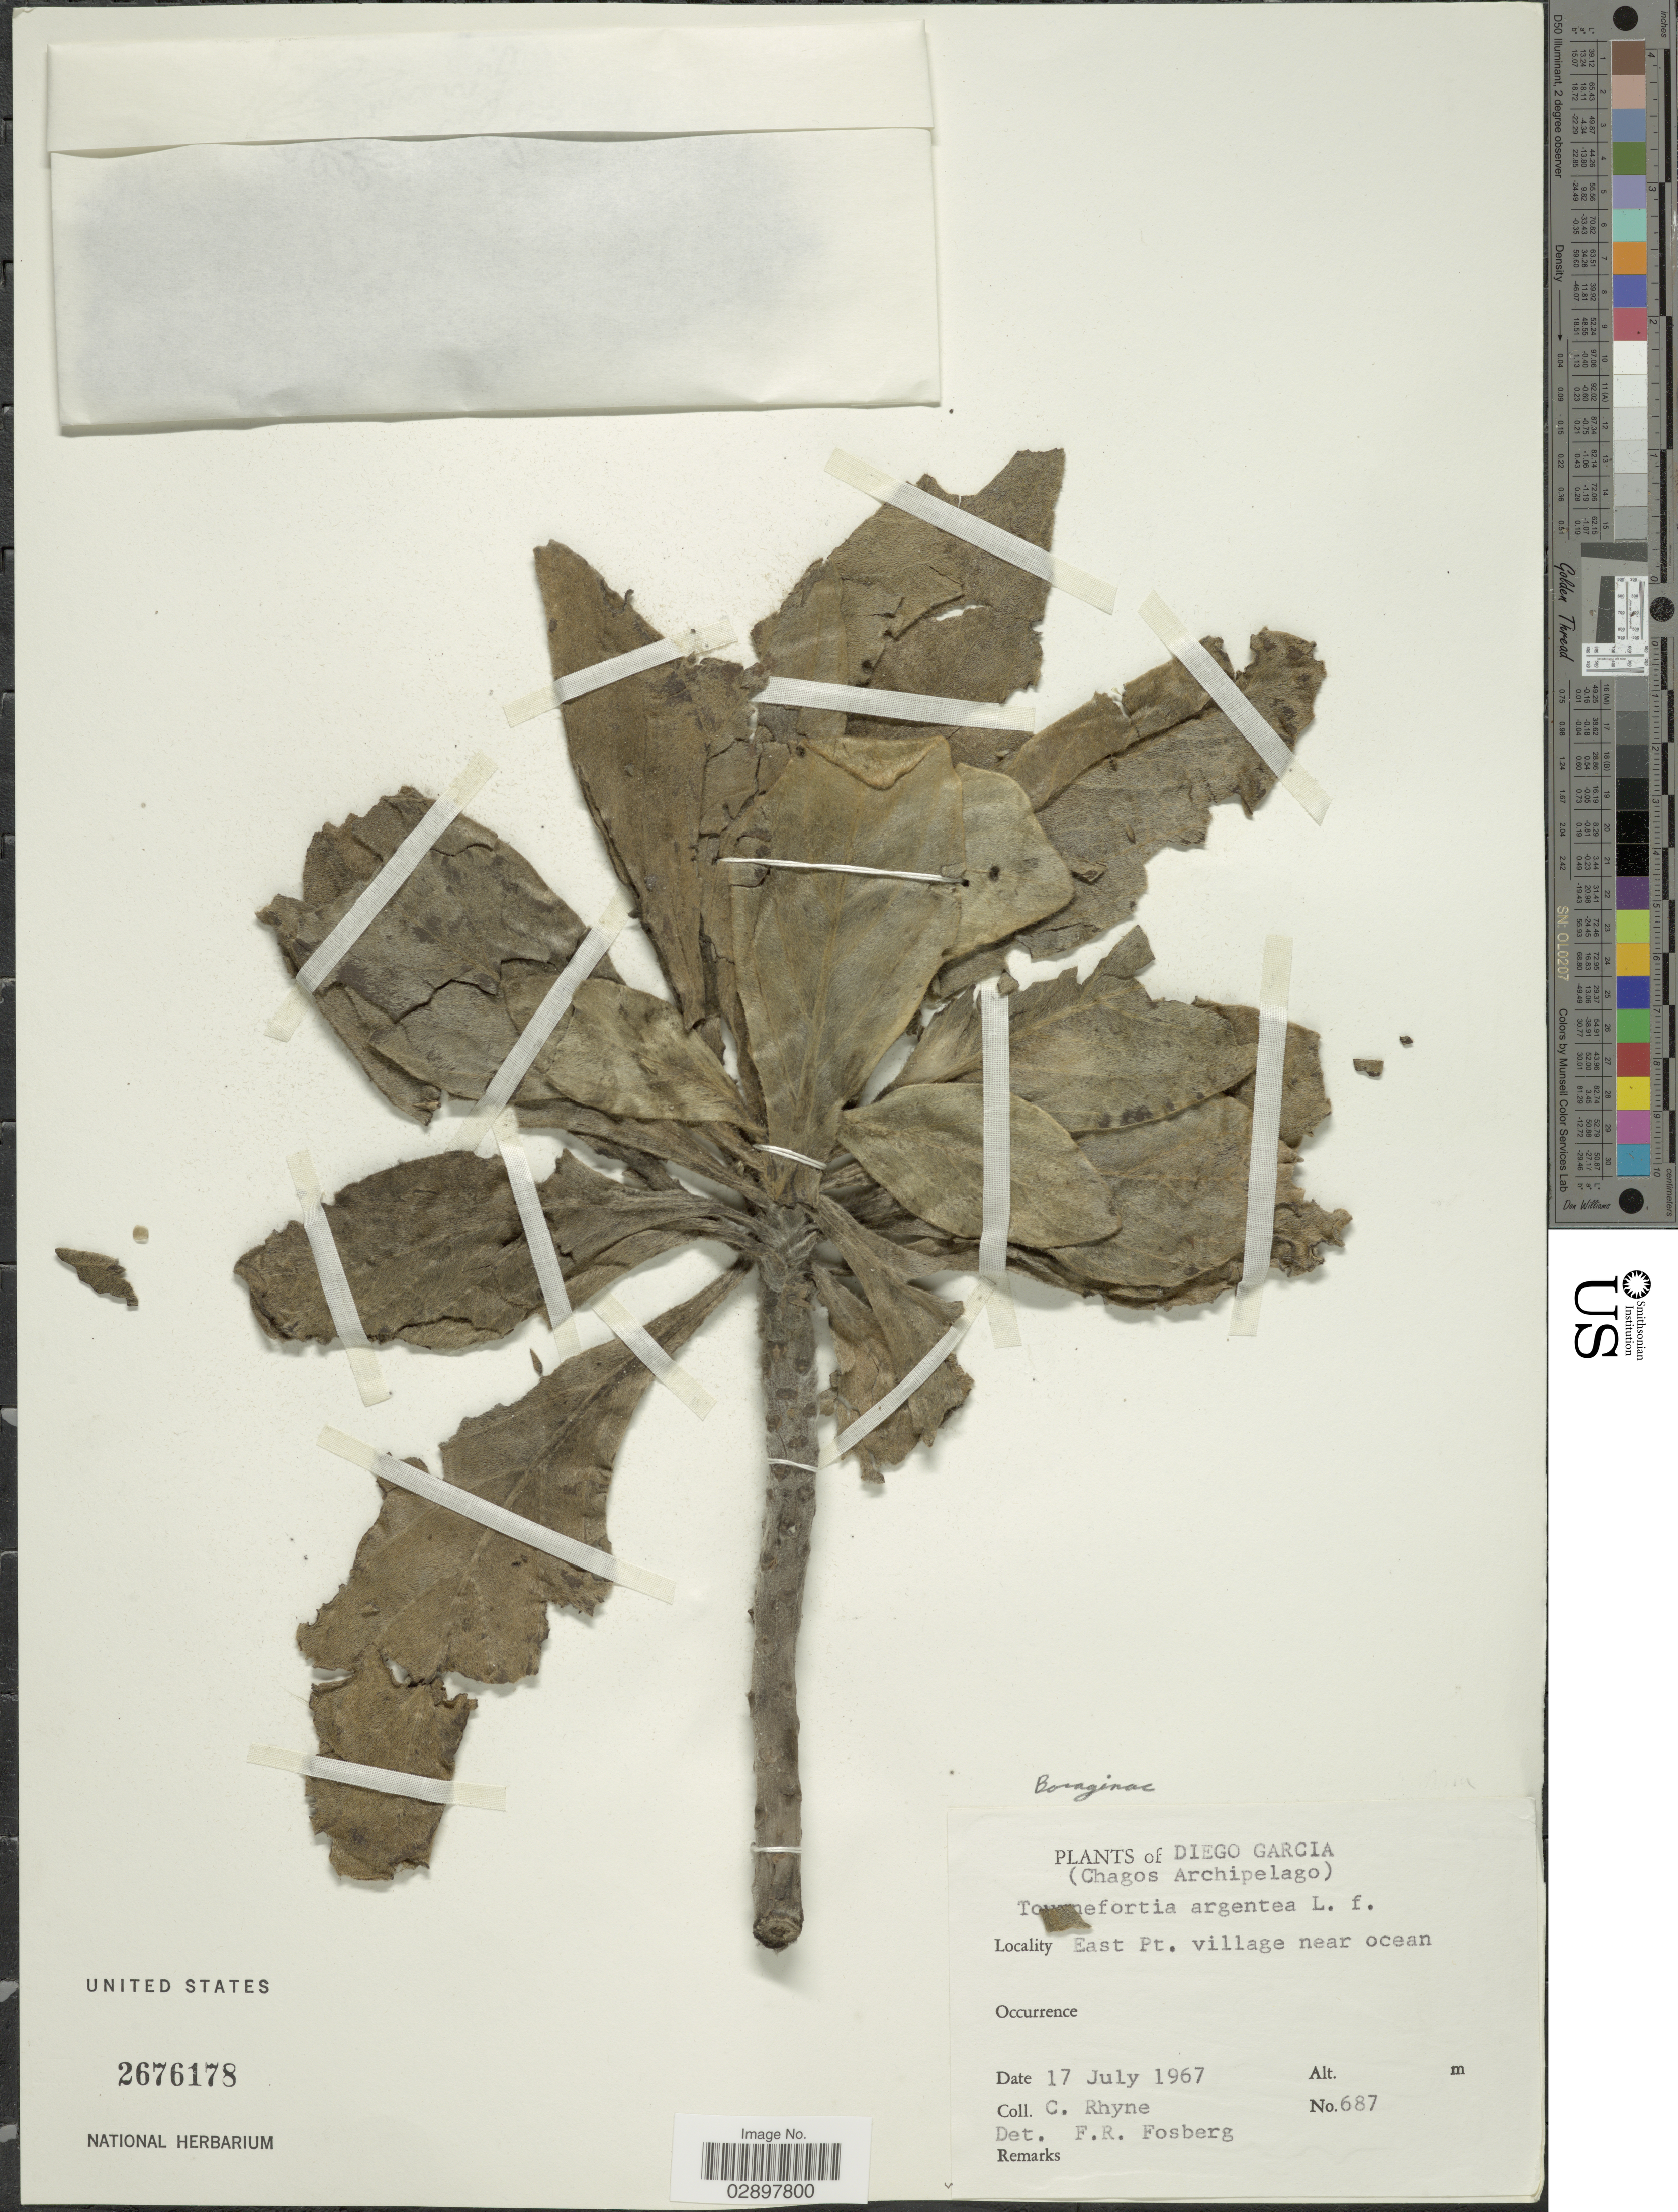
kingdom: Plantae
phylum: Tracheophyta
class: Magnoliopsida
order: Boraginales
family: Heliotropiaceae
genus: Tournefortia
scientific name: Tournefortia messerschmidia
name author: Sweet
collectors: C. Rhyne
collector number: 687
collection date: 1967-07-17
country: British Indian Ocean Territory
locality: Diego Garcia (Chagos Archipelago). East Pt. village near ocean.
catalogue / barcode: US 2676178